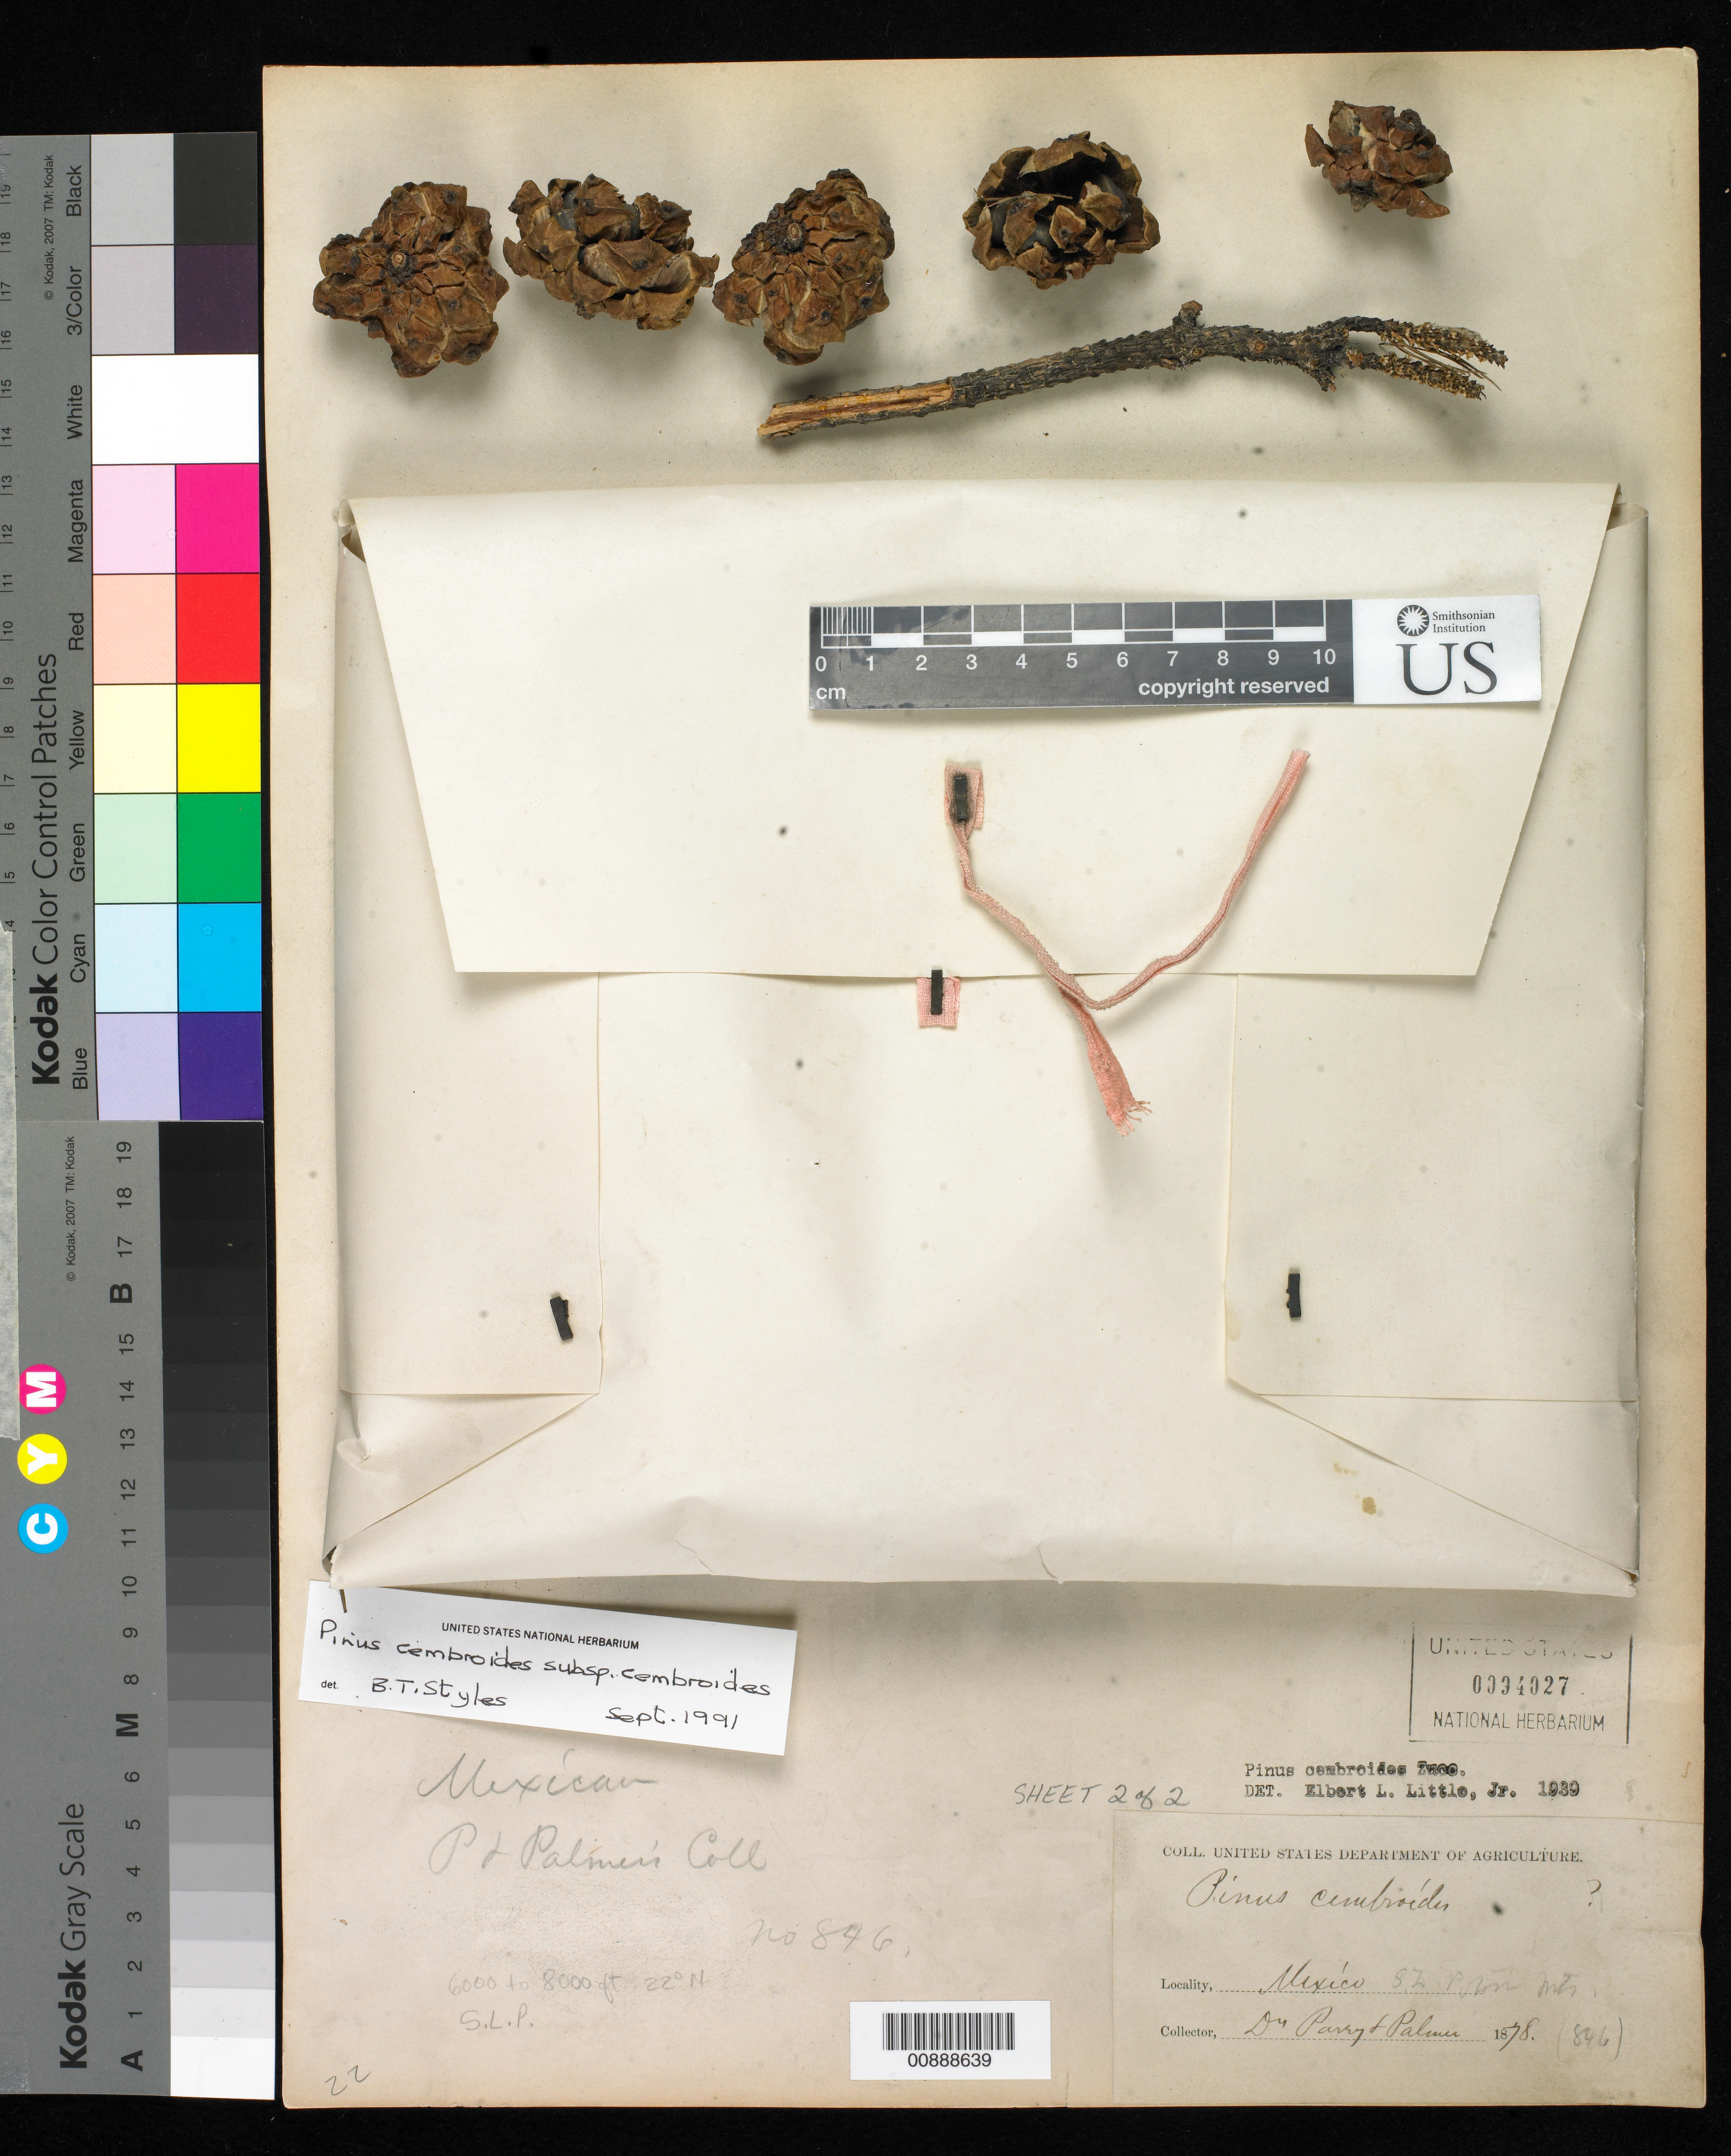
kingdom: Plantae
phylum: Tracheophyta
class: Pinopsida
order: Pinales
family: Pinaceae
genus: Pinus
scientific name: Pinus cembroides subsp. cembroides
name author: Zucc.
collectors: C. C. Parry & E. Palmer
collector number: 846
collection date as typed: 1878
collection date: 1878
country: Mexico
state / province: San Luis Potosí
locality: San Luis Potosí Mountains.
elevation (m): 1829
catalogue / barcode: US 94027